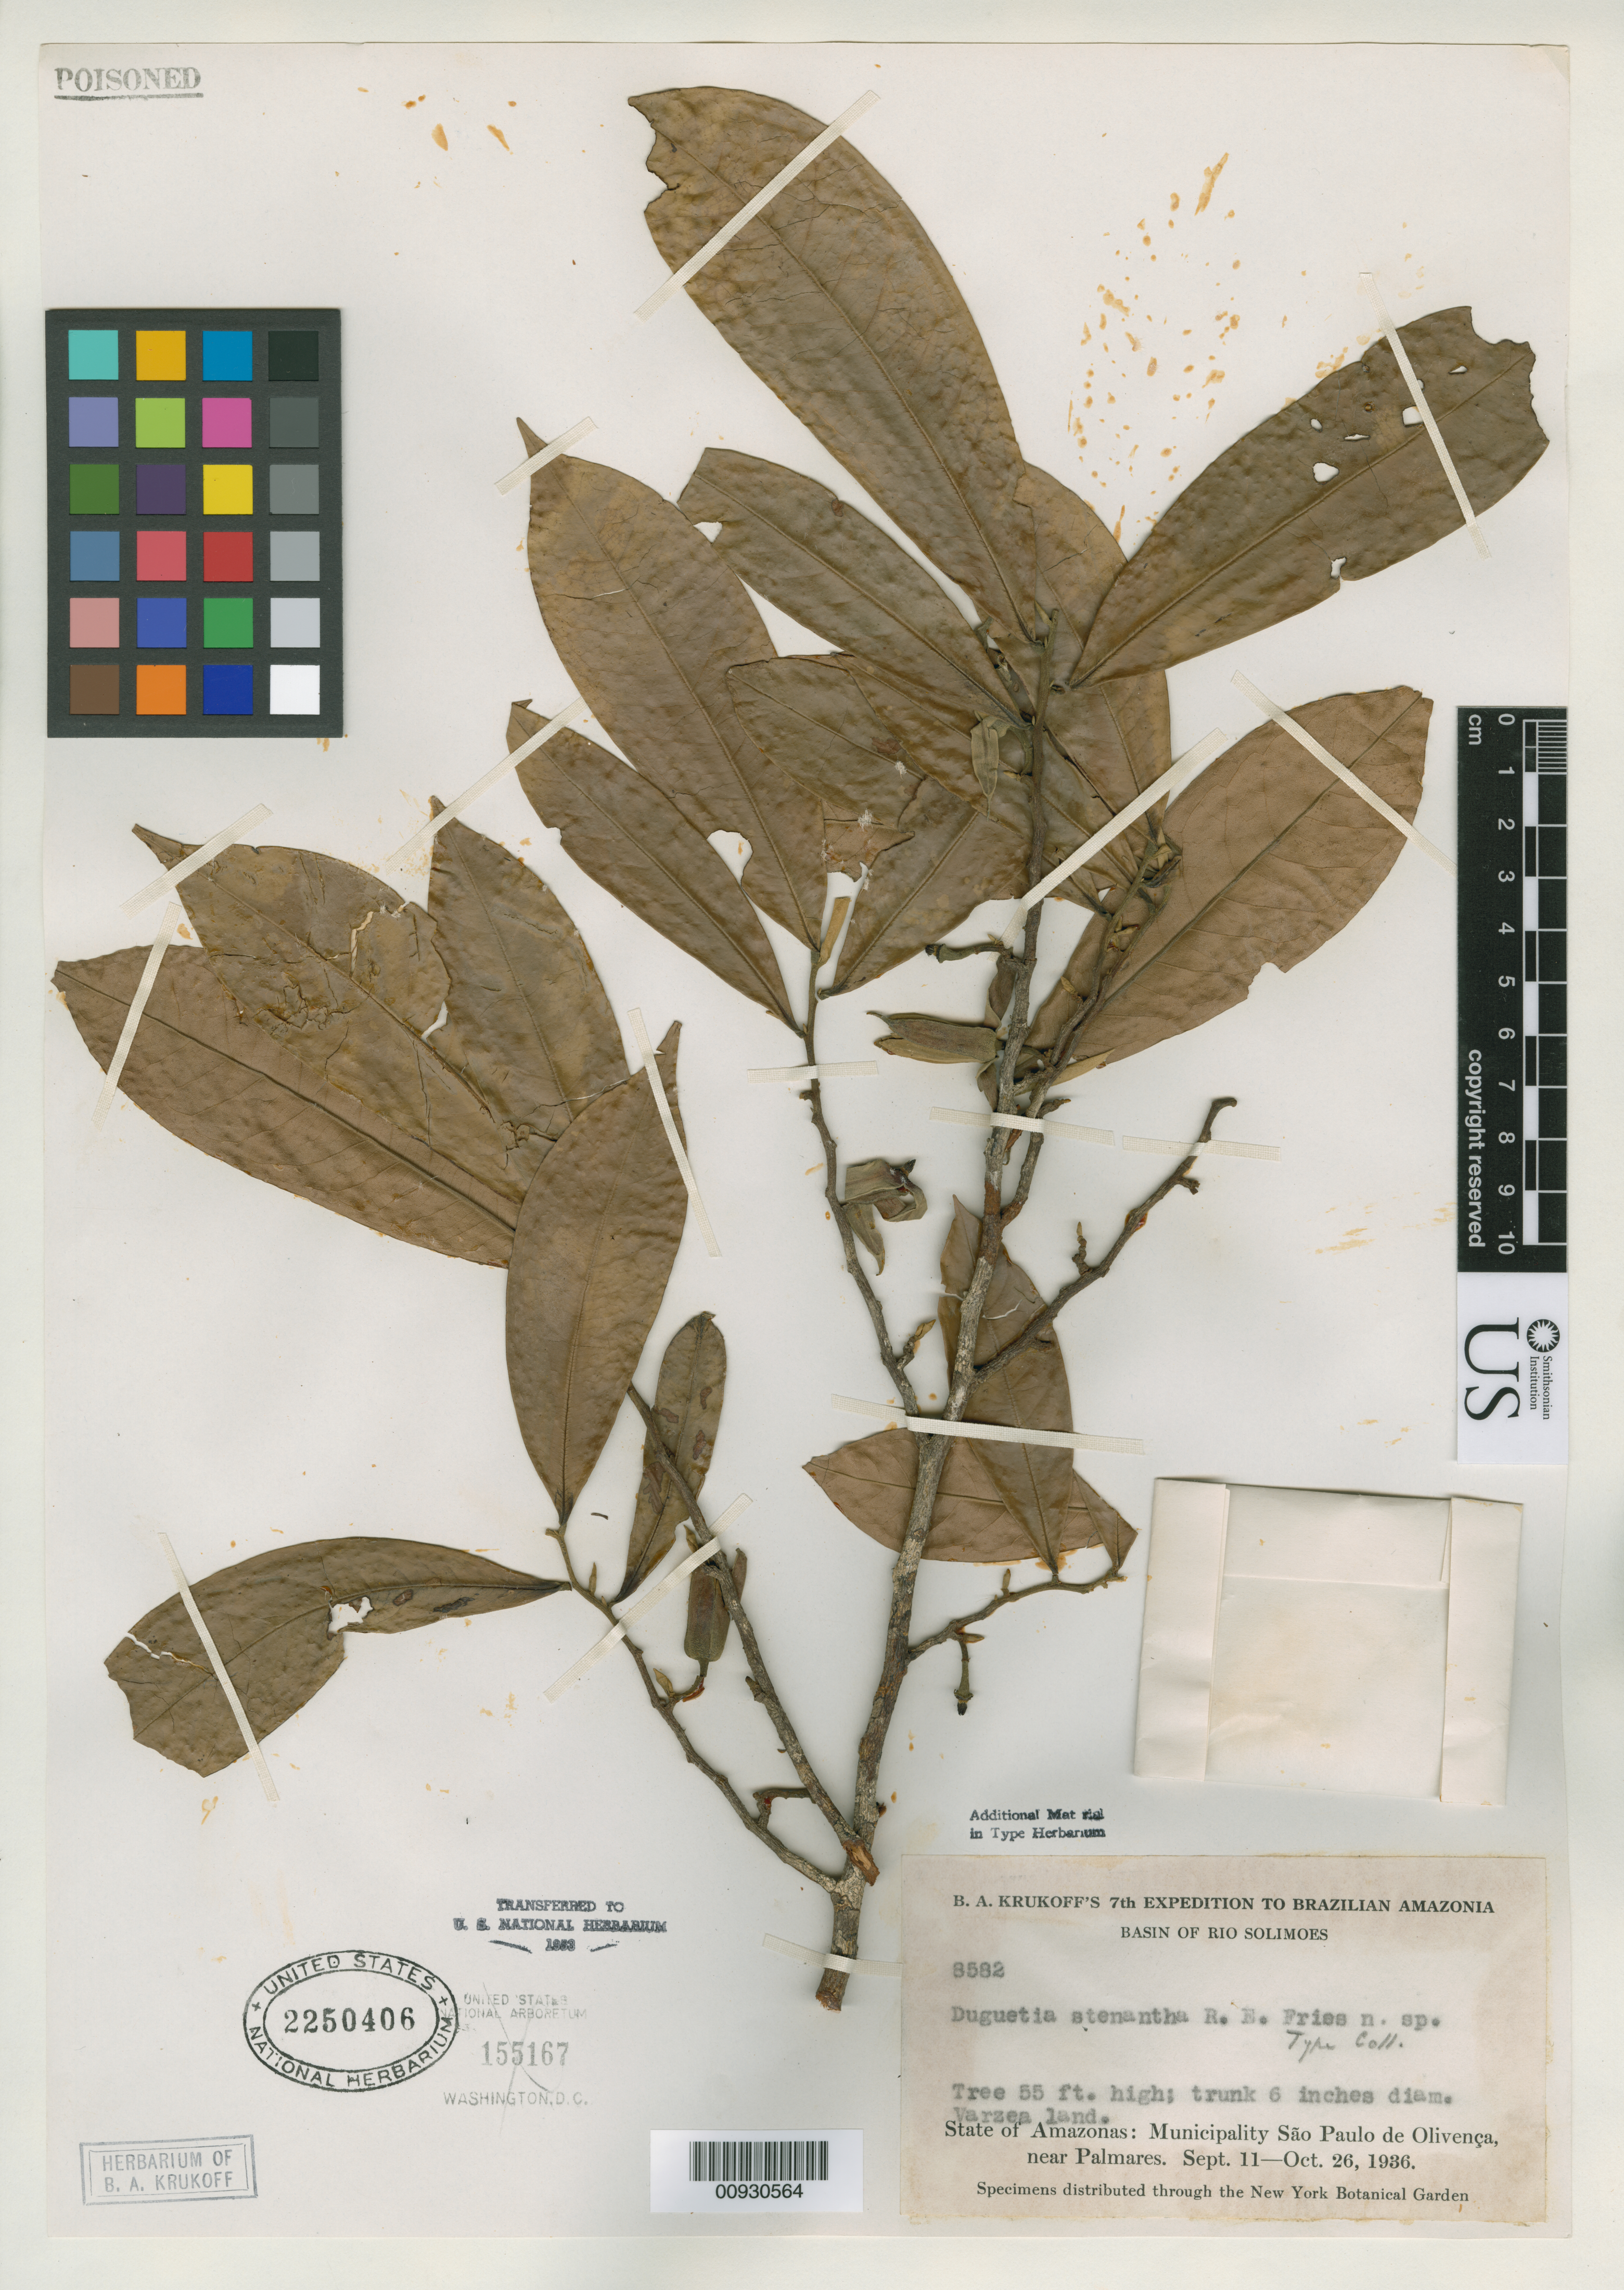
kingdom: Plantae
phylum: Tracheophyta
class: Magnoliopsida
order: Magnoliales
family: Annonaceae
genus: Duguetia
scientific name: Duguetia stenantha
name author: R.E. Fr.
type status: Isotype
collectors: B. A. Krukoff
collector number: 8582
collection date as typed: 11 Sep 1936 to 26 Oct 1936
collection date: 1936-09-11/1936-10-26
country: Brazil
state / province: Amazonas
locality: Sao Paulo de Olivença. Near Palmares.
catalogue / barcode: US 2250406